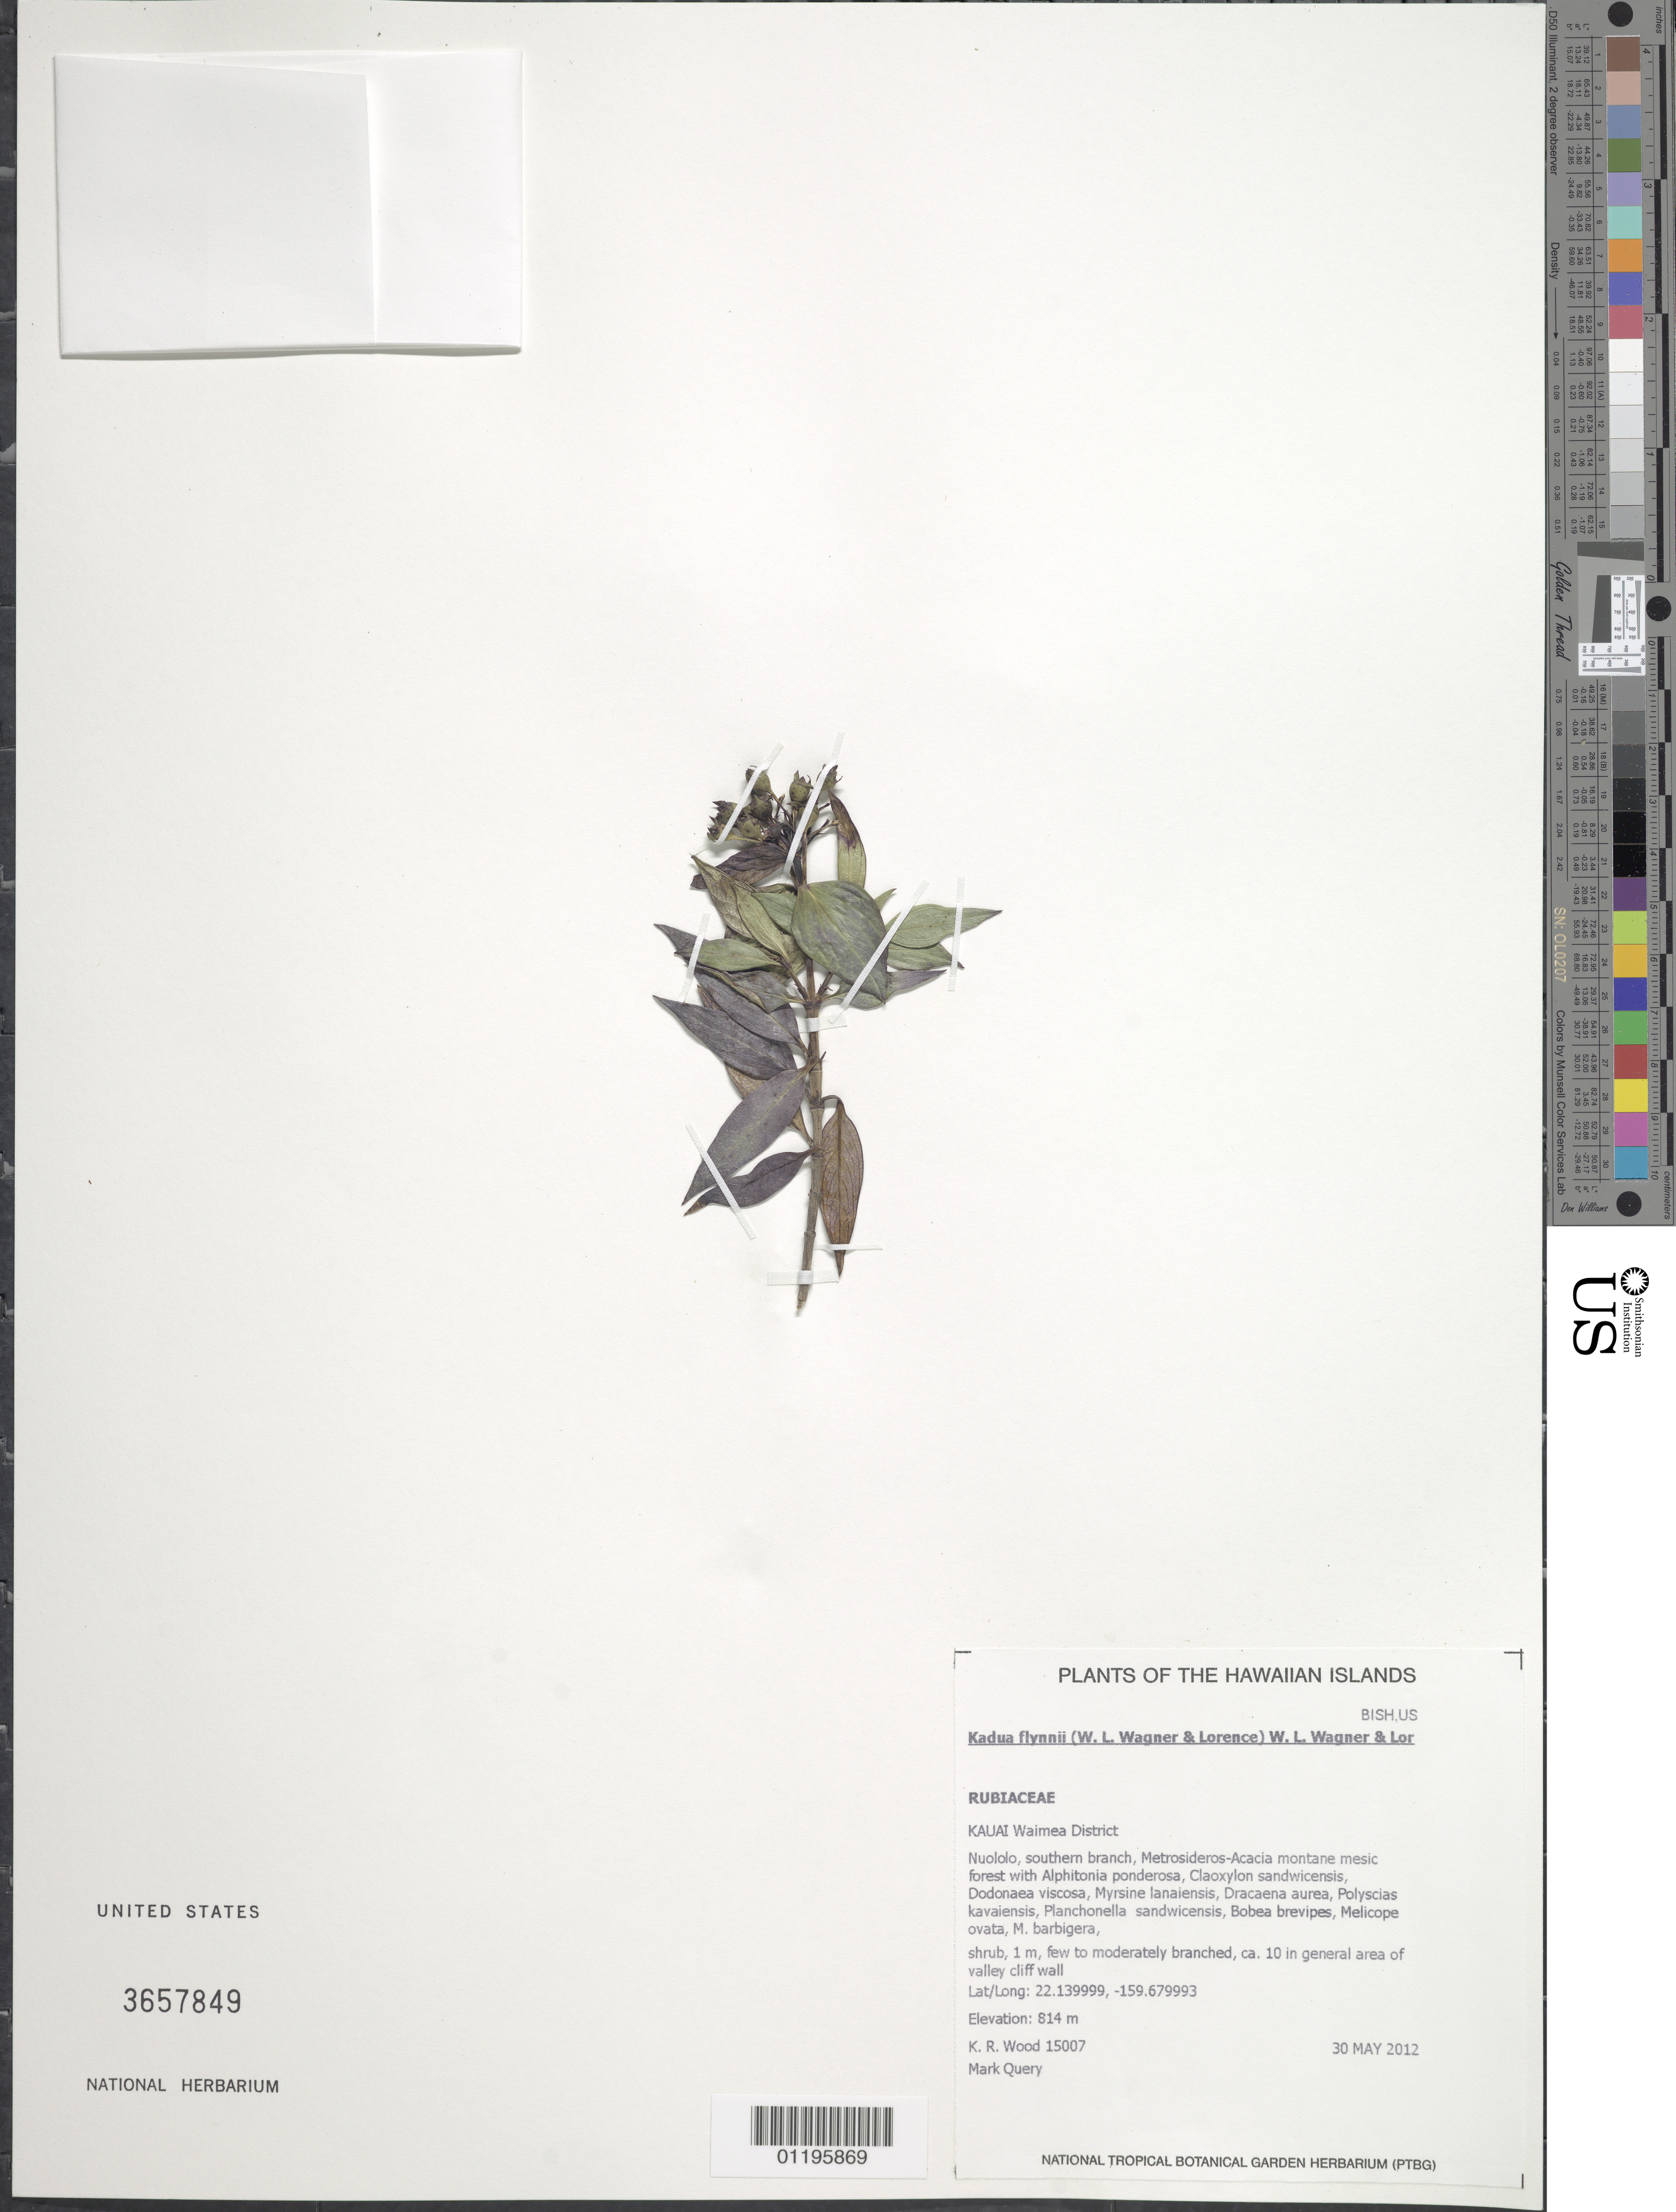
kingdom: Plantae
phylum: Tracheophyta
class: Magnoliopsida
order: Gentianales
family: Rubiaceae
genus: Kadua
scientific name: Kadua flynnii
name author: (W.L. Wagner & Lorence) W.L. Wagner & Lorence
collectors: K. R. Wood & M. Query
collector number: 15007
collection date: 2012-05-30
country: United States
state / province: Hawaii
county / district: Kauai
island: Kaua'i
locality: Waimea District, Nuololo, southern branch.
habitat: Montane mesic forest.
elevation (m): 814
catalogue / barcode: US 3657849